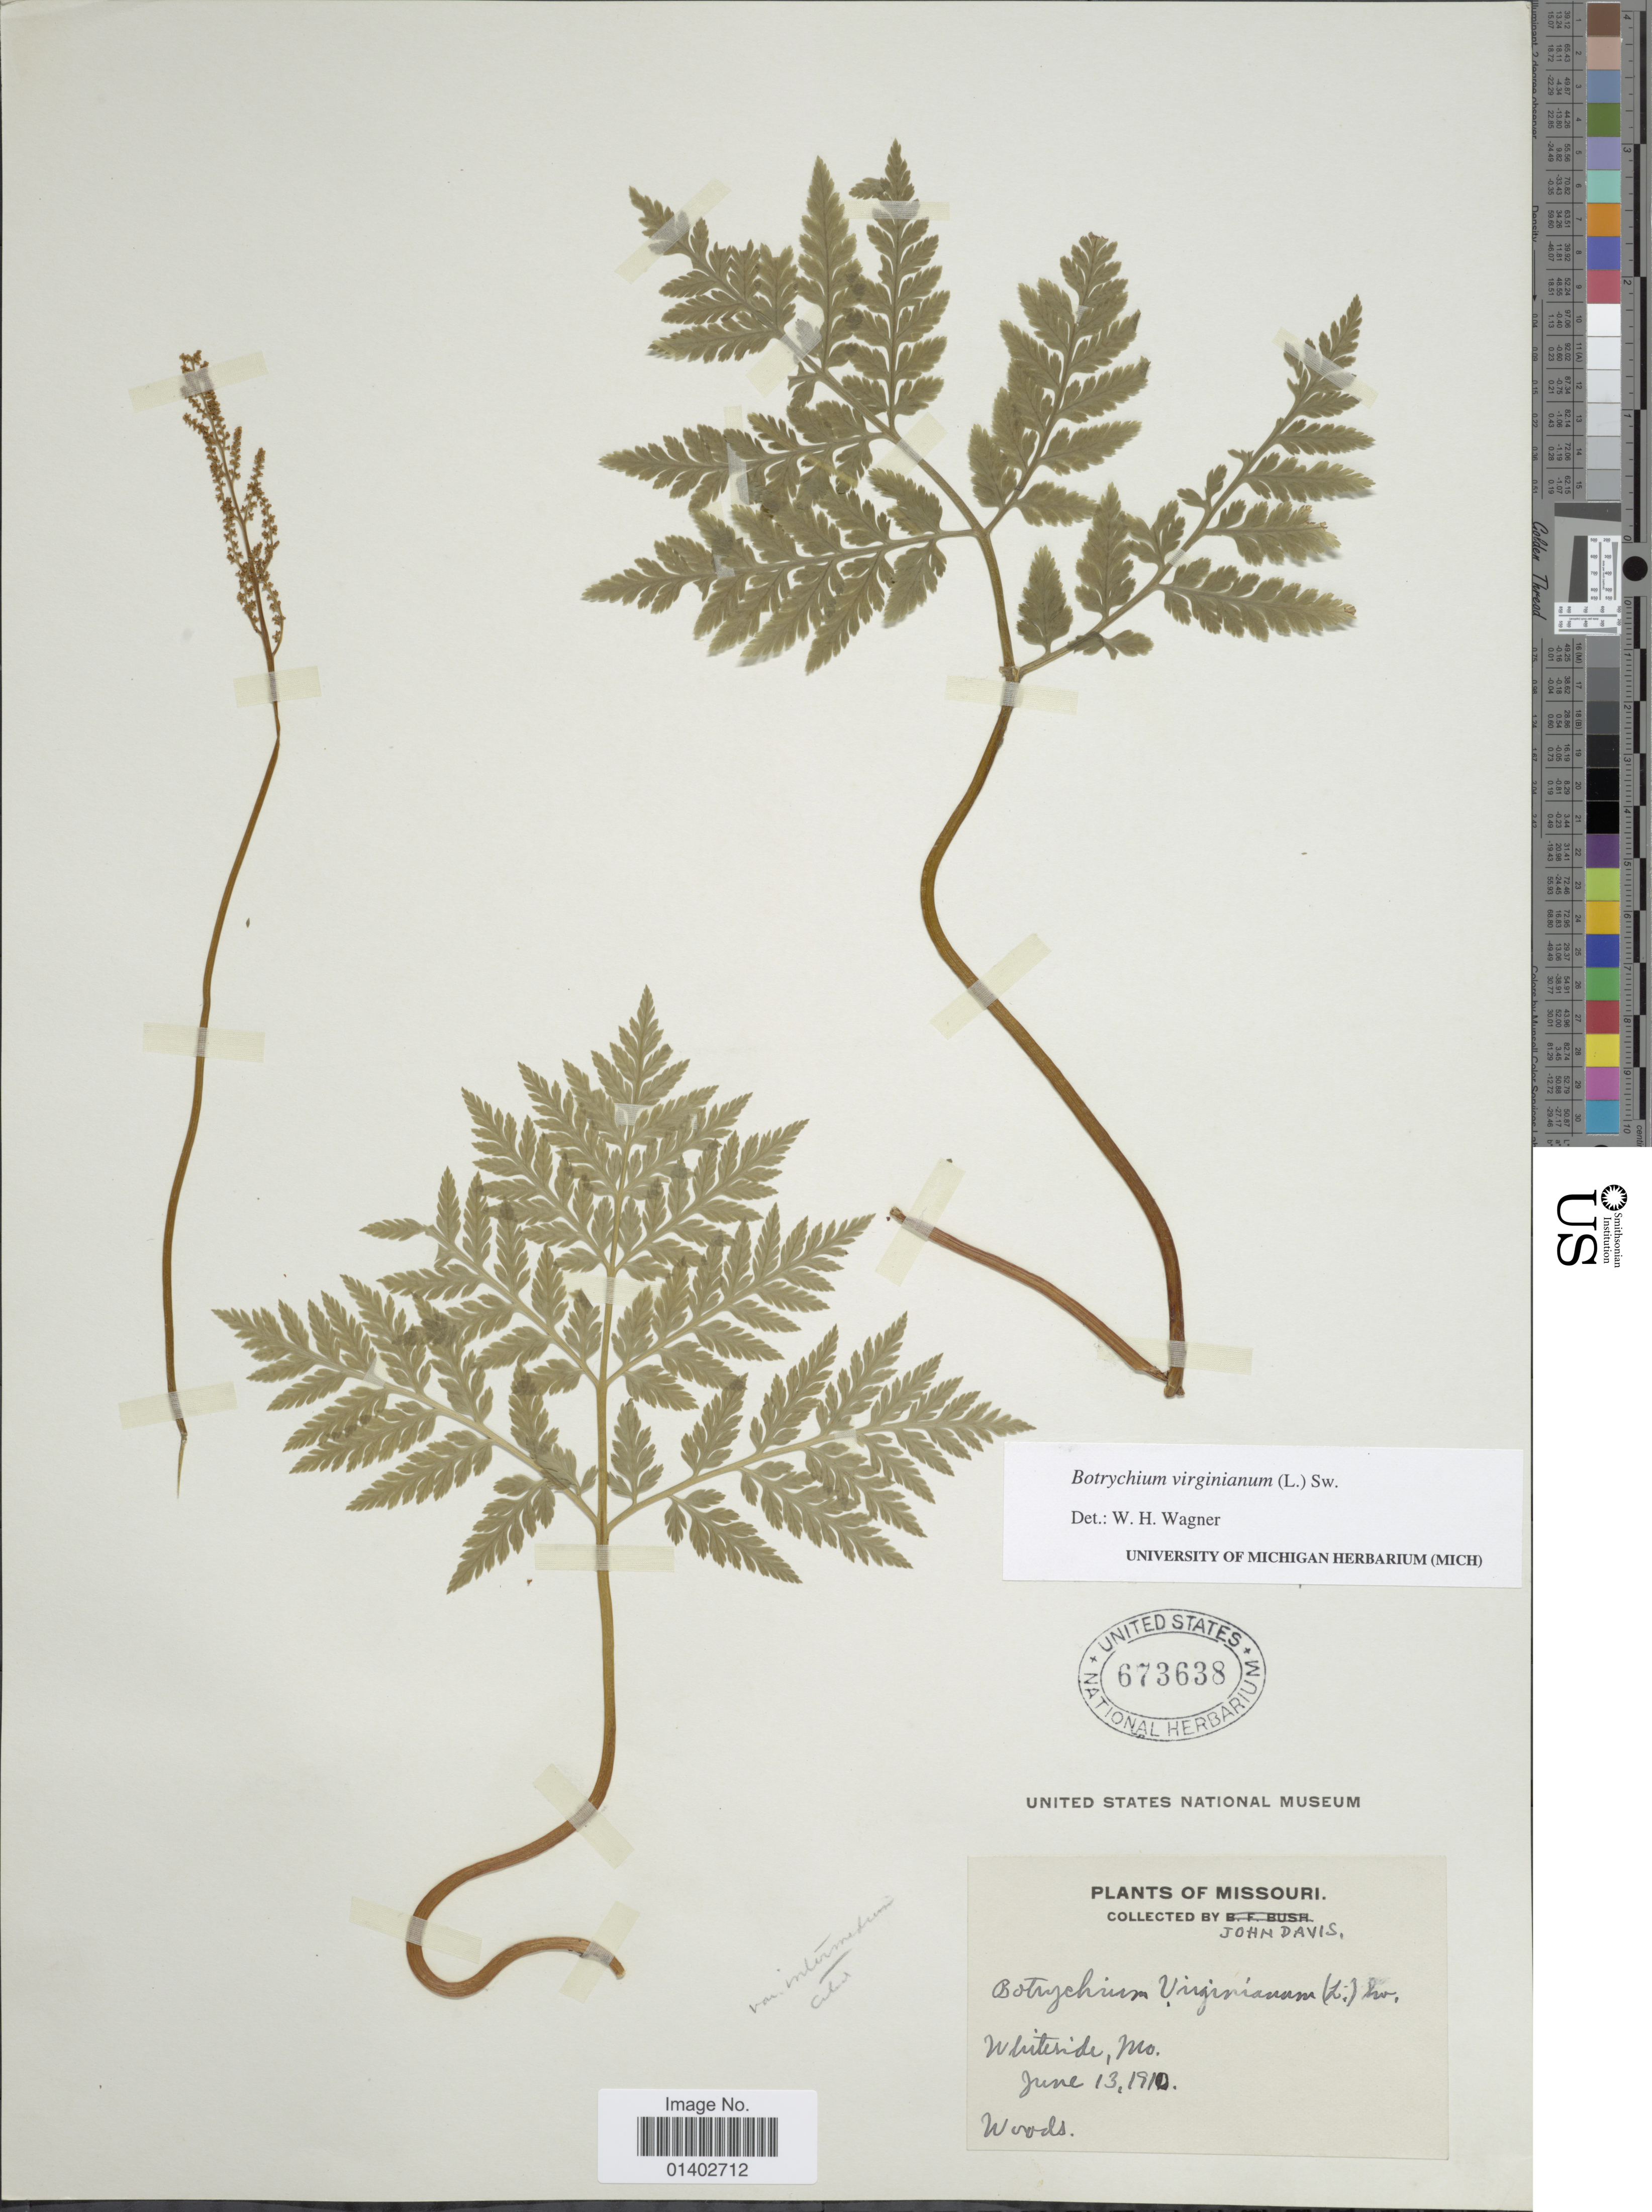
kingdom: Plantae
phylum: Tracheophyta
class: Polypodiopsida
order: Ophioglossales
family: Ophioglossaceae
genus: Botrychium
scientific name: Botrychium virginianum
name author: (L.) Sw.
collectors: J. Davis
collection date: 1910-06-13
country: United States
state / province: Missouri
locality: Whiteside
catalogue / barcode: US 673638